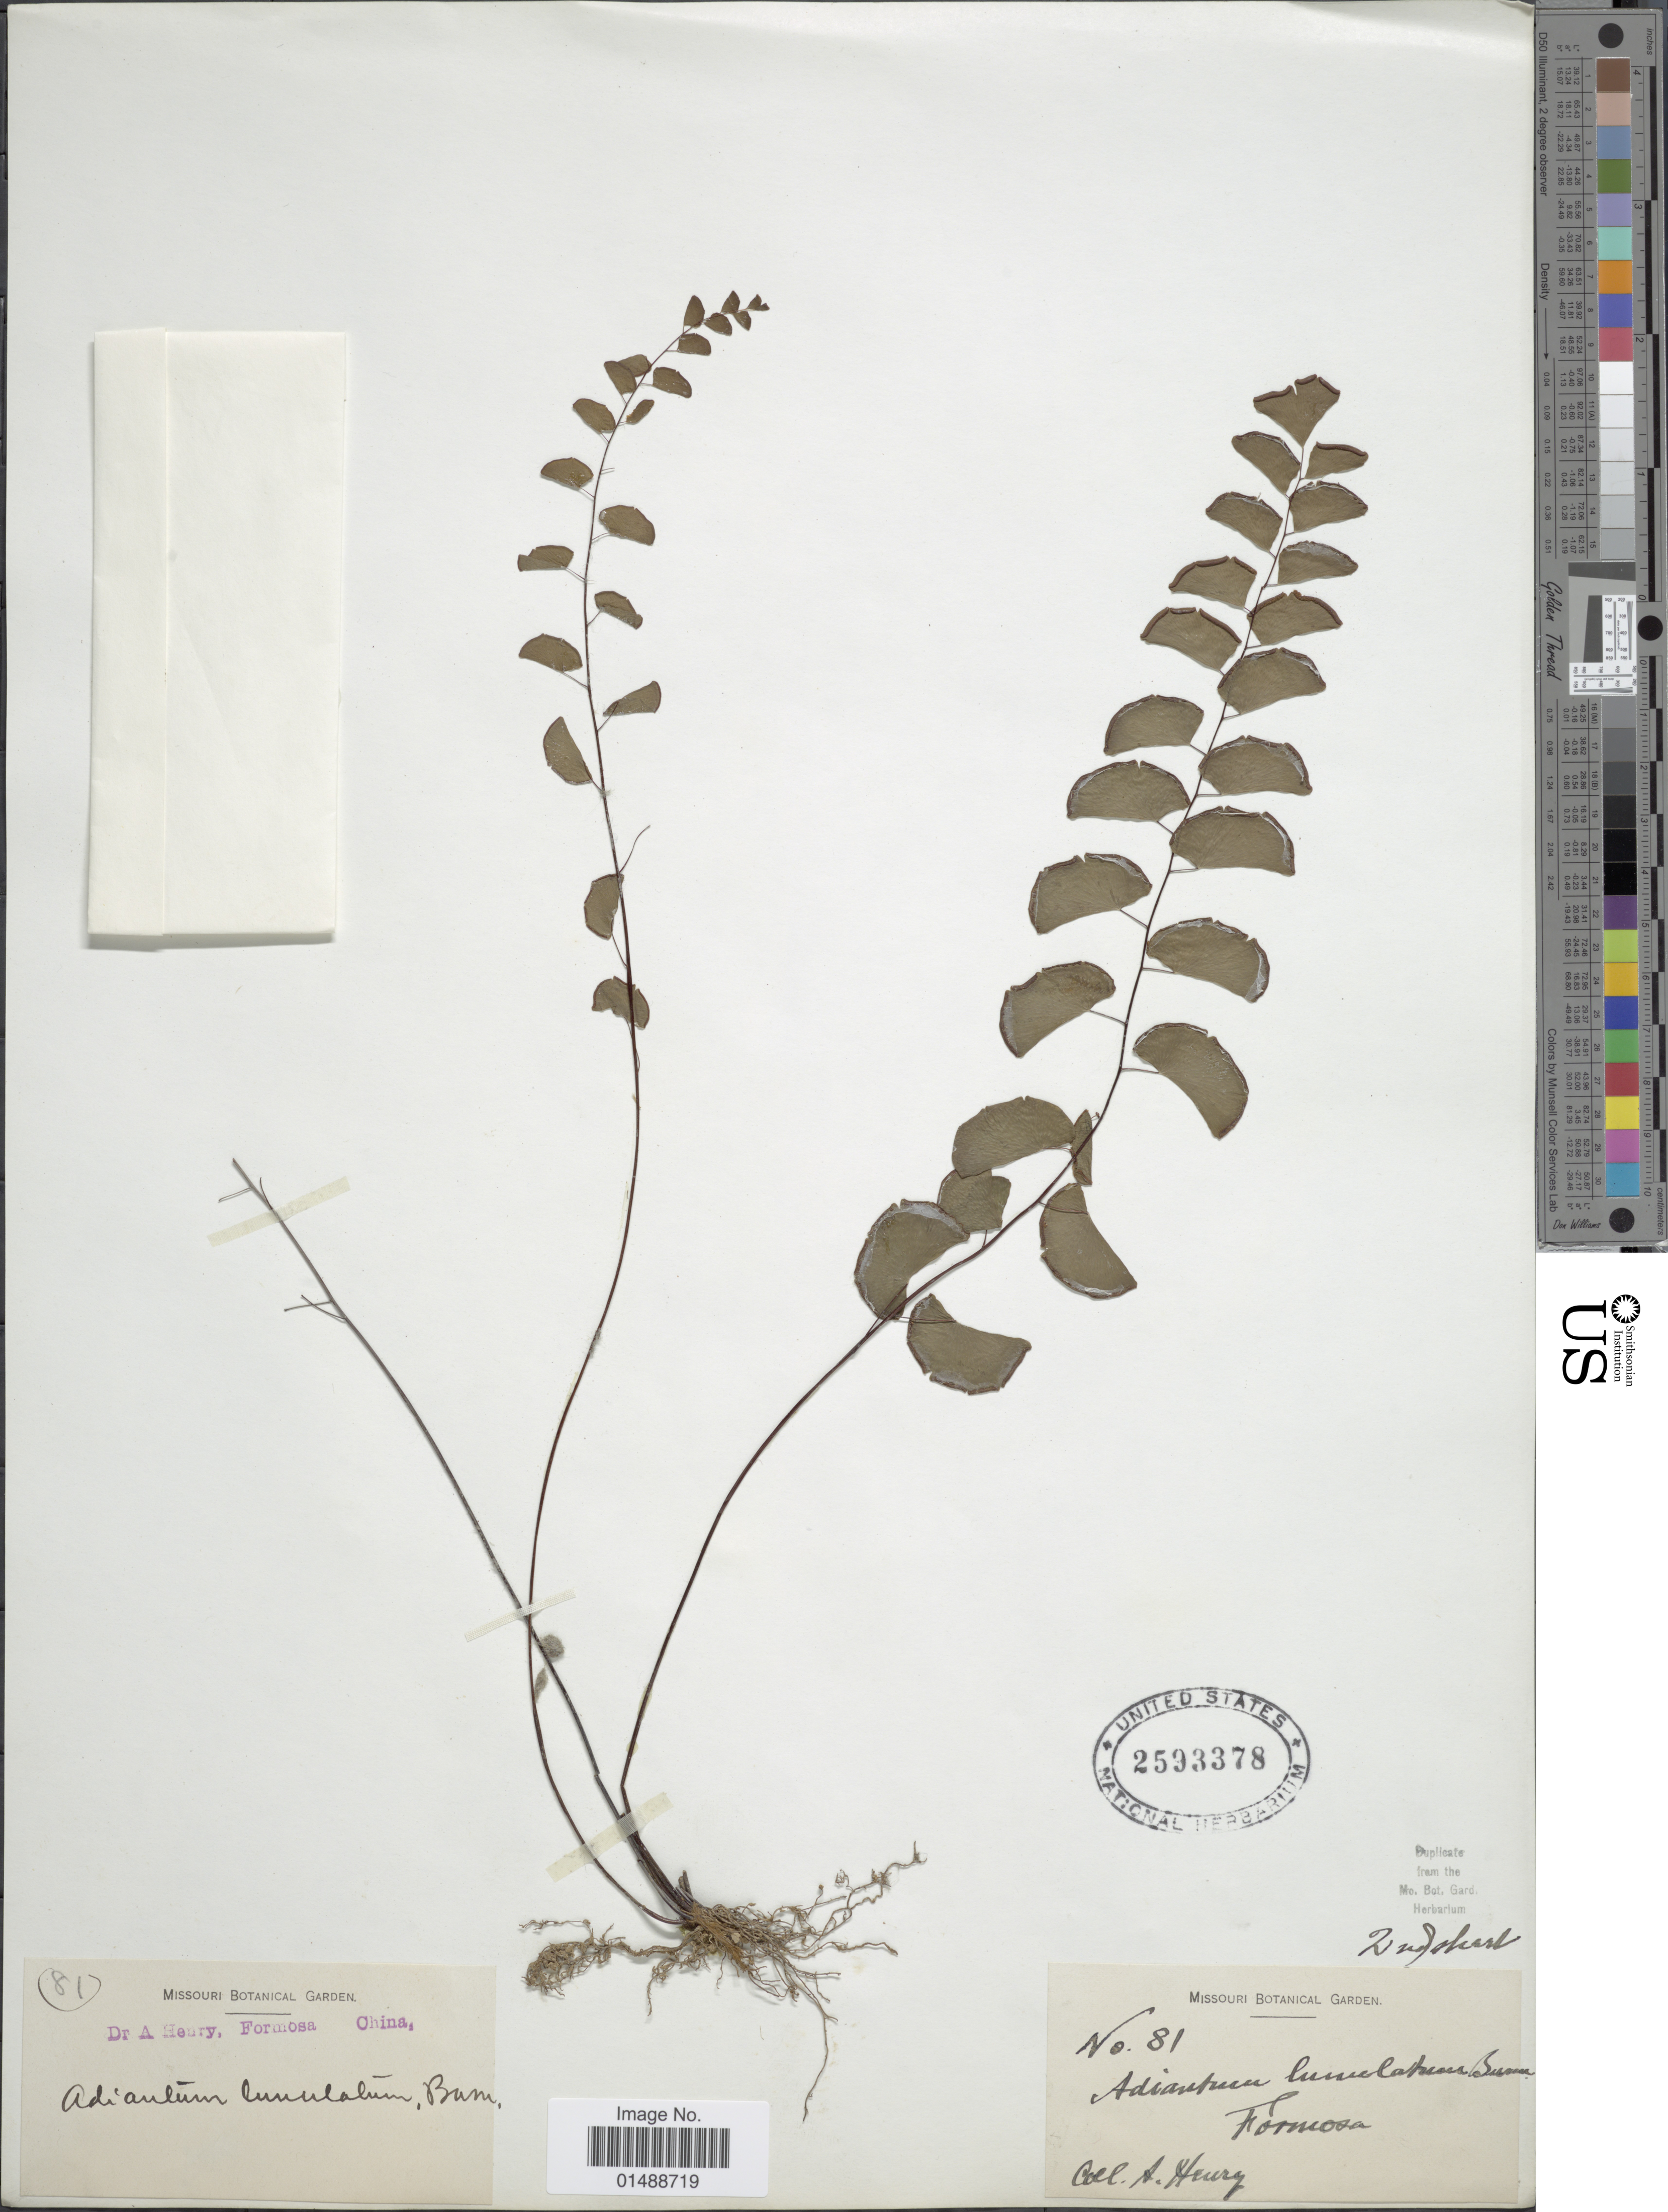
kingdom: Plantae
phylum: Tracheophyta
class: Polypodiopsida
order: Polypodiales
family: Pteridaceae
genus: Adiantum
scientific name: Adiantum philippense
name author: L.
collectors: A. Henry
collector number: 81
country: Taiwan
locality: Formosa.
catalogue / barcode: US 2593378